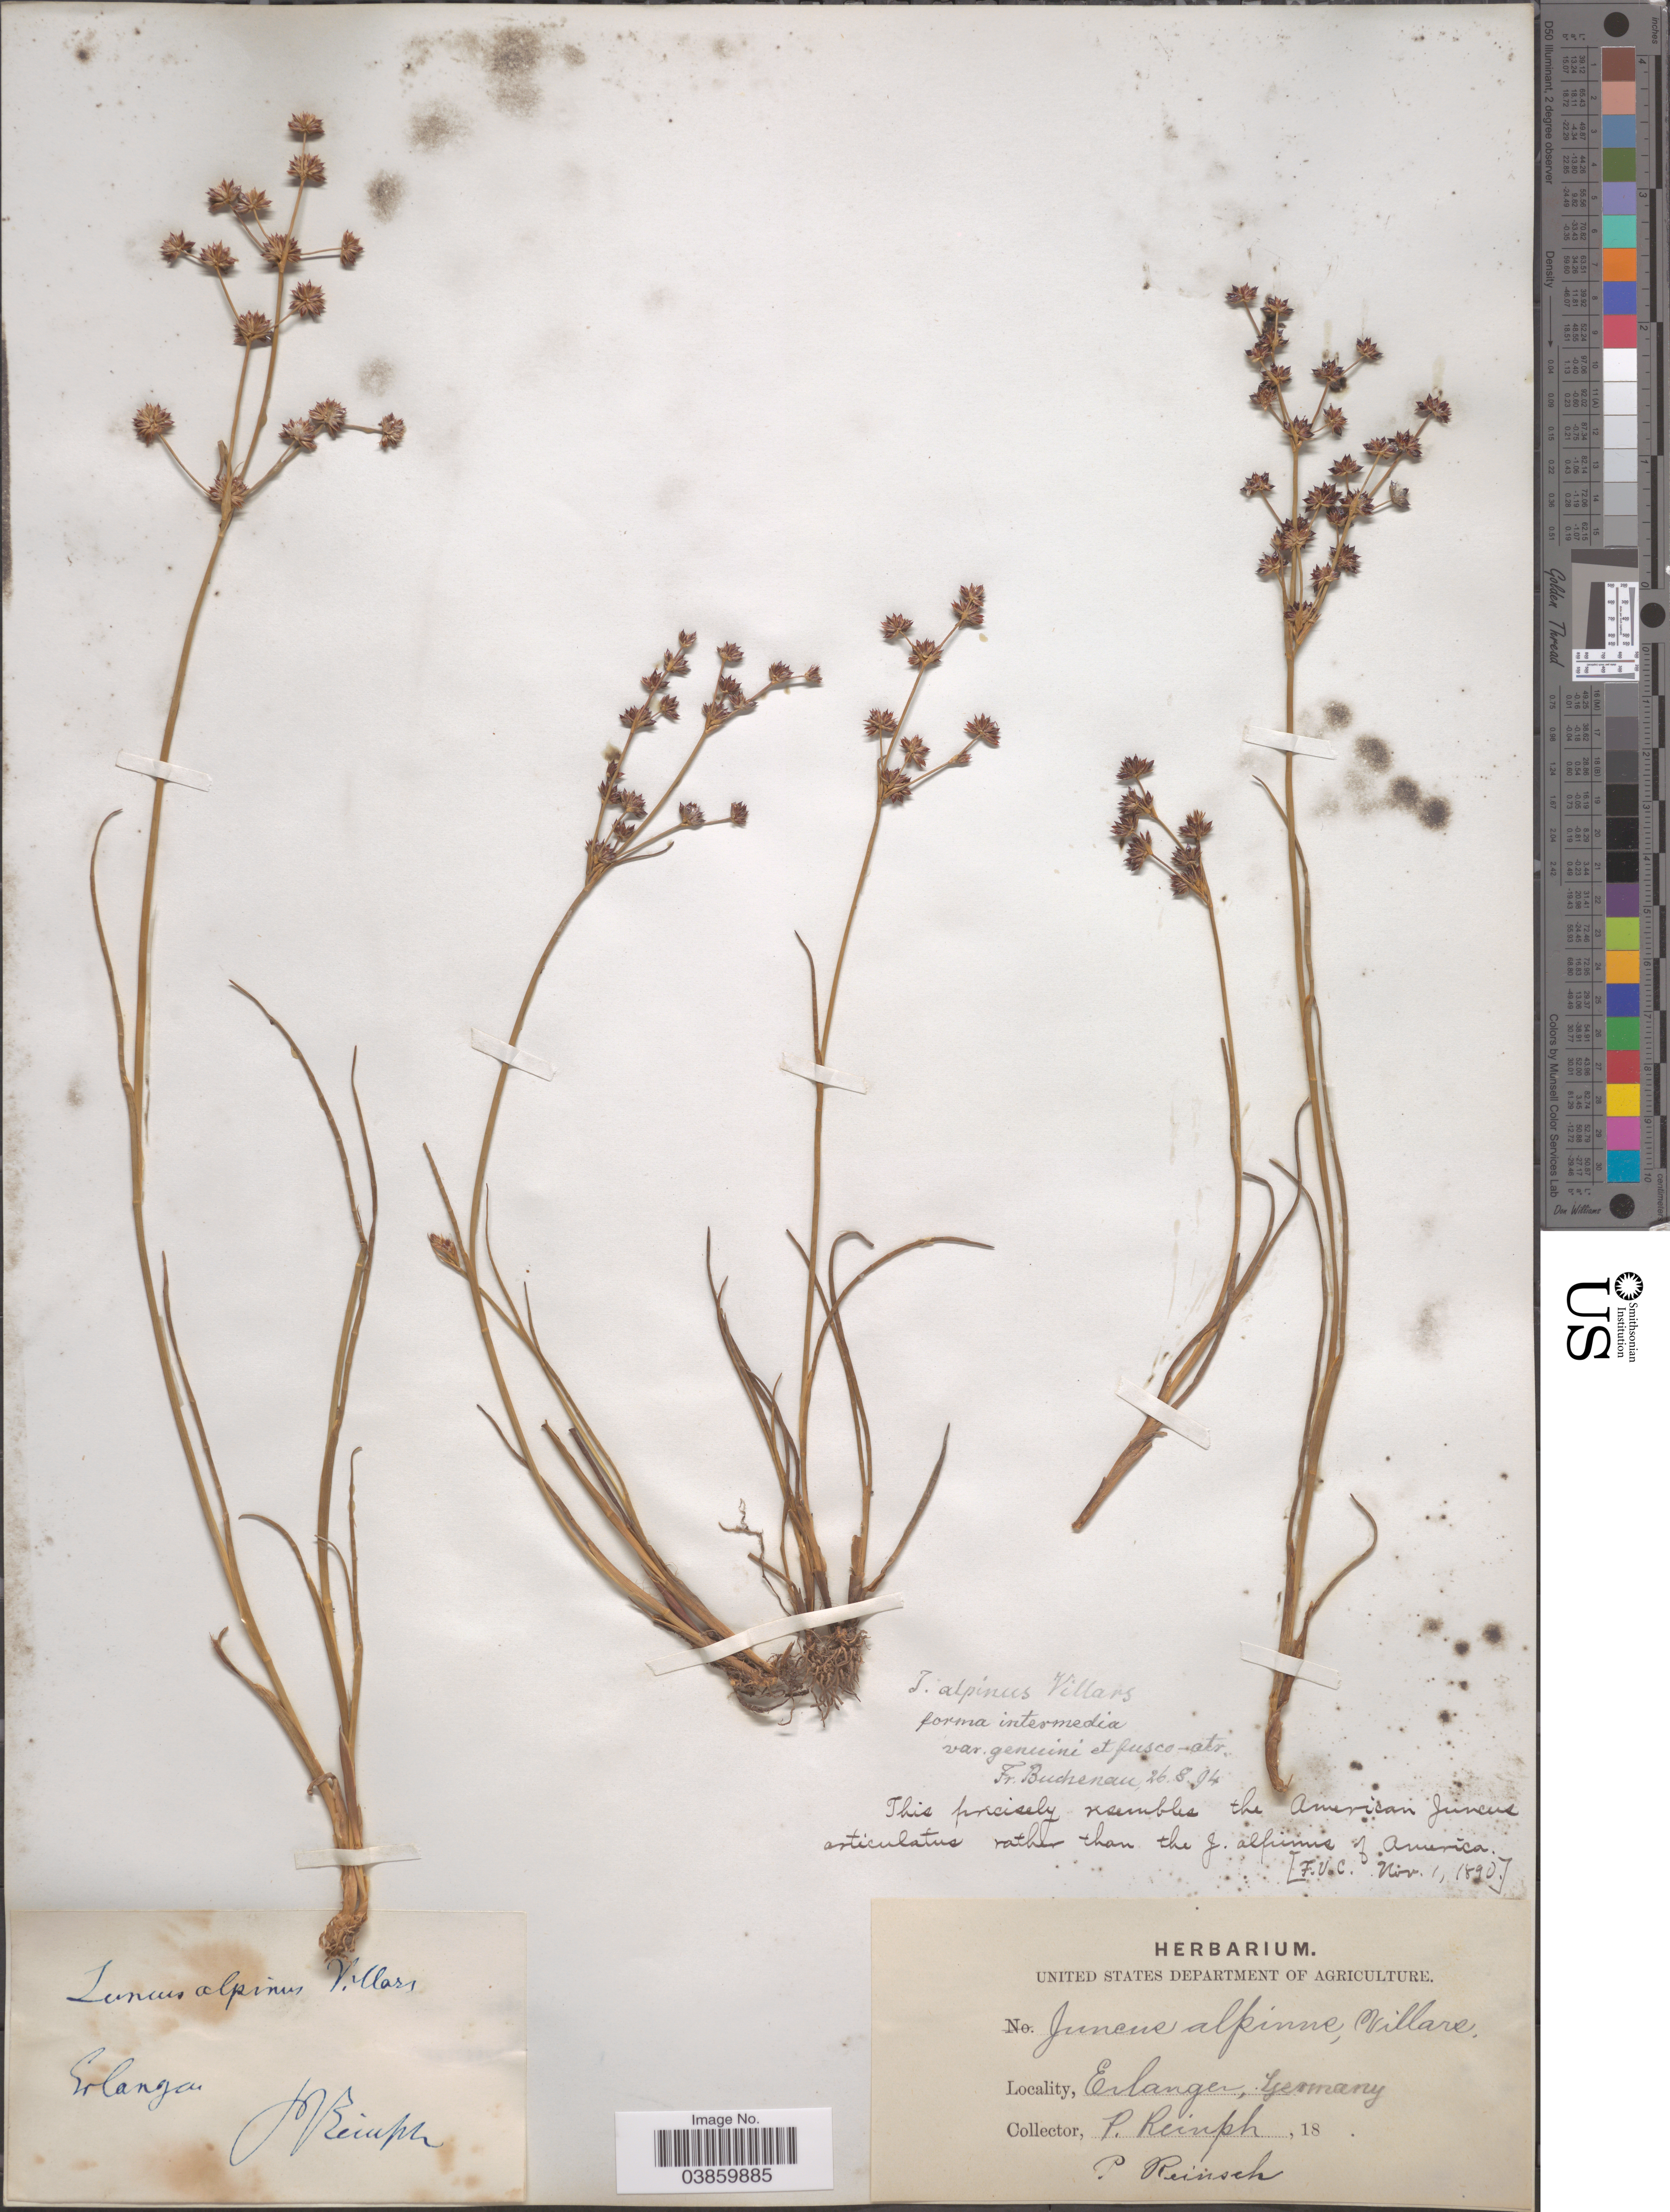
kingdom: Plantae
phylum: Tracheophyta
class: Liliopsida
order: Poales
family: Juncaceae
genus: Juncus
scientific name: Juncus alpinus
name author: Vill.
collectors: P. Reinsch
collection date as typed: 18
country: Germany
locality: Erlangen.